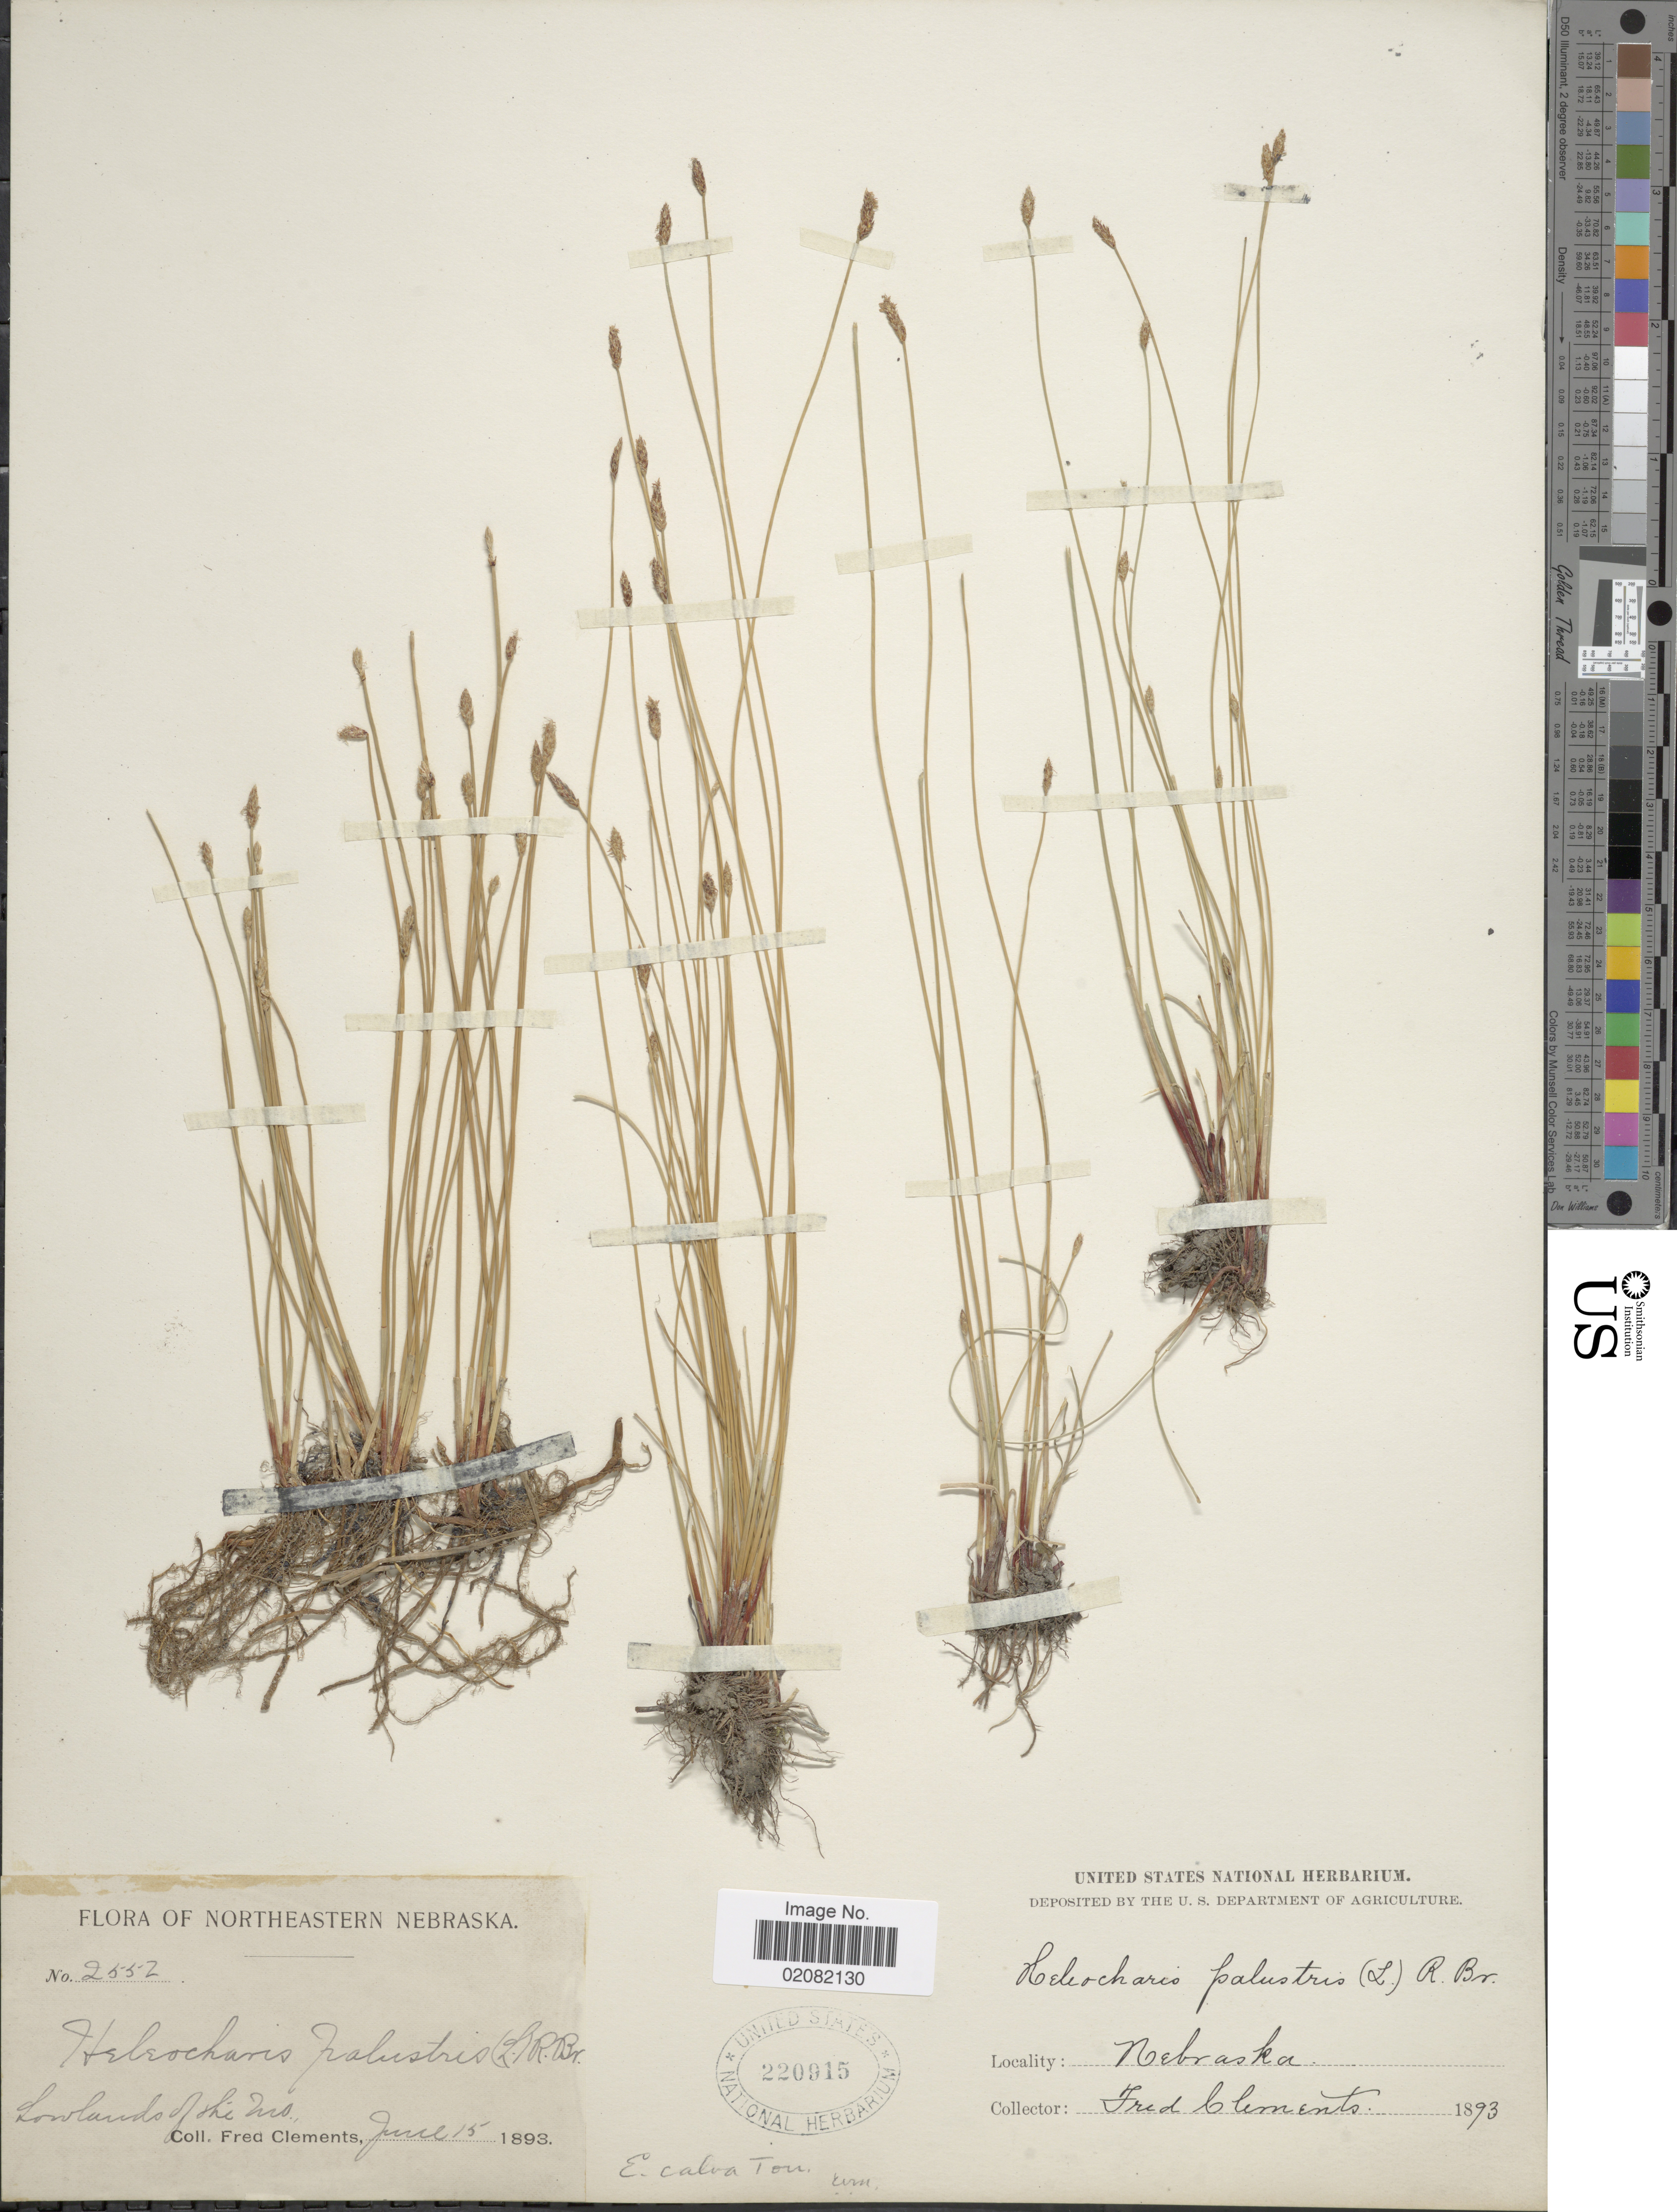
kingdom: Plantae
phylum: Tracheophyta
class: Liliopsida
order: Poales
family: Cyperaceae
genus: Eleocharis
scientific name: Eleocharis erythropoda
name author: Steud.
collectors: F. Clements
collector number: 20552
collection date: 1893-06-15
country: United States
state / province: Nebraska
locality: Northeastern Nebraska, Lowlands of the Mo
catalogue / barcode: US 220915